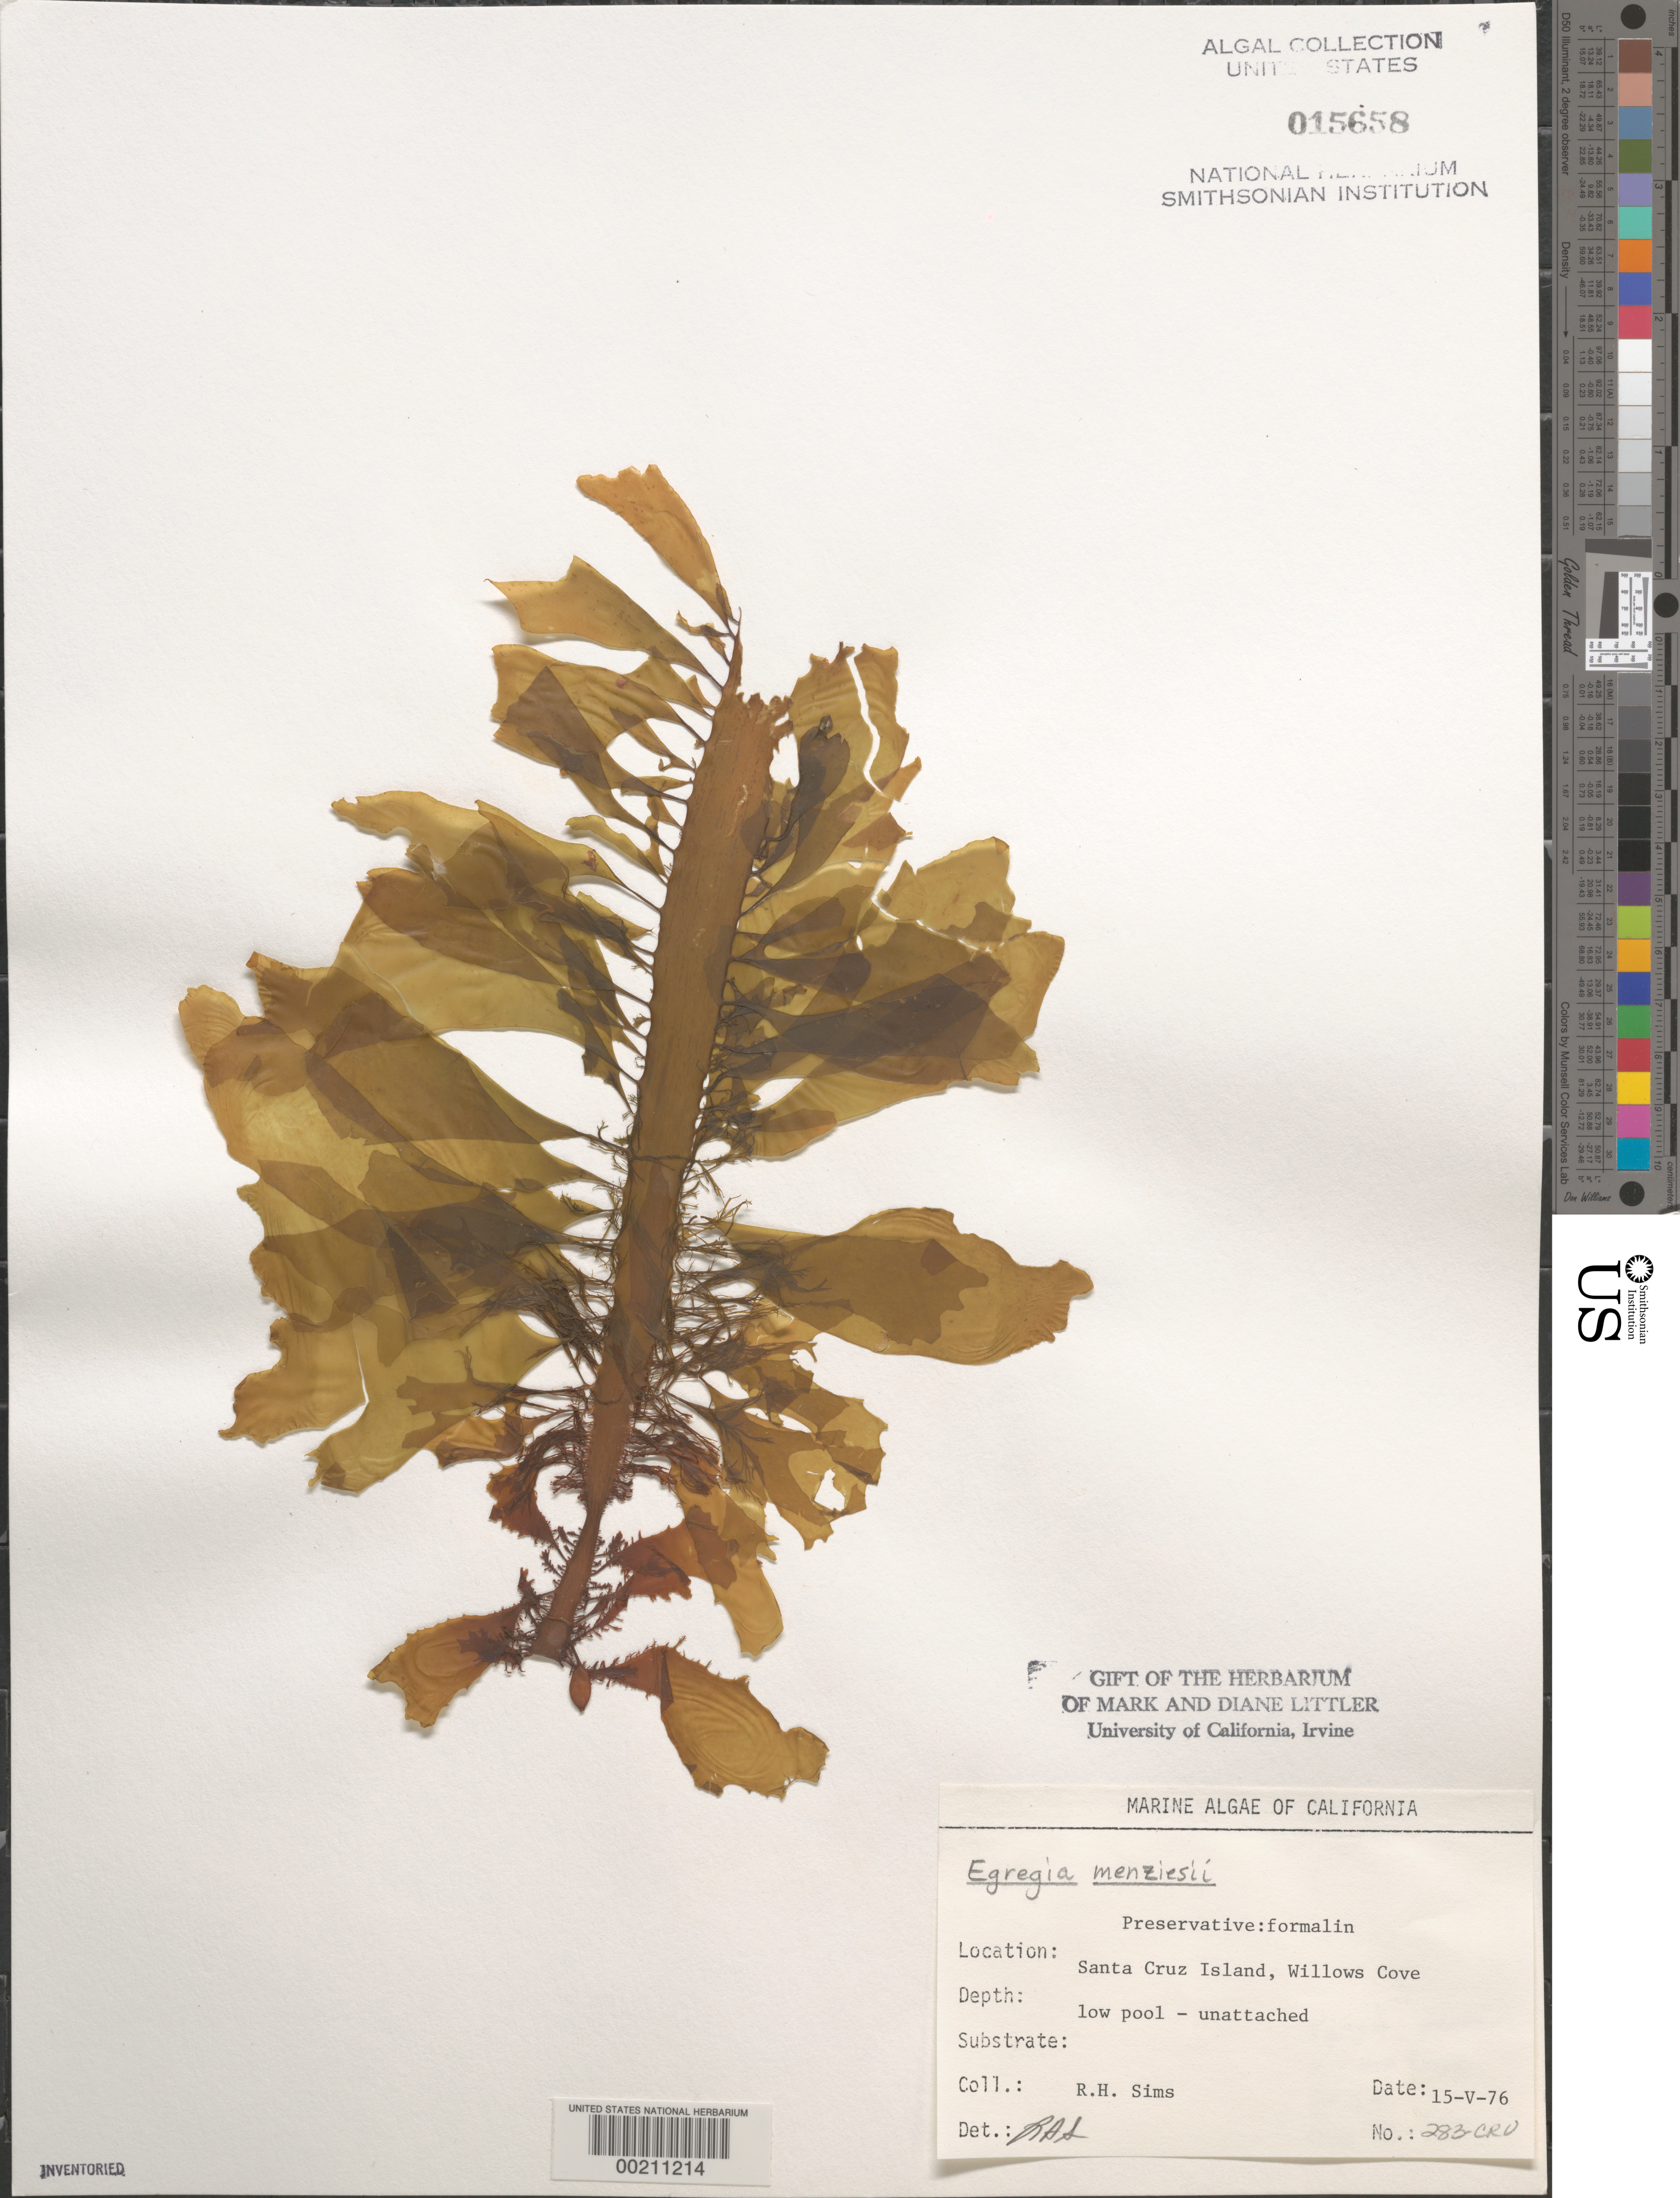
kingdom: Chromista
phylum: Ochrophyta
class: Phaeophyceae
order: Laminariales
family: Lessoniaceae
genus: Egregia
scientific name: Egregia menziesii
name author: (Turner) Aresch.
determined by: Sims, Robert H.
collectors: R. H. Sims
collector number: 283-cru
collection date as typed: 15 May 1976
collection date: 1976-05-15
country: United States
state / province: California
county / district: Santa Barbara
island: Santa Cruz Island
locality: Willows Cove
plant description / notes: BLM-SOCALBIGHT Rocky Intertidal Survey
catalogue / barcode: US 15658